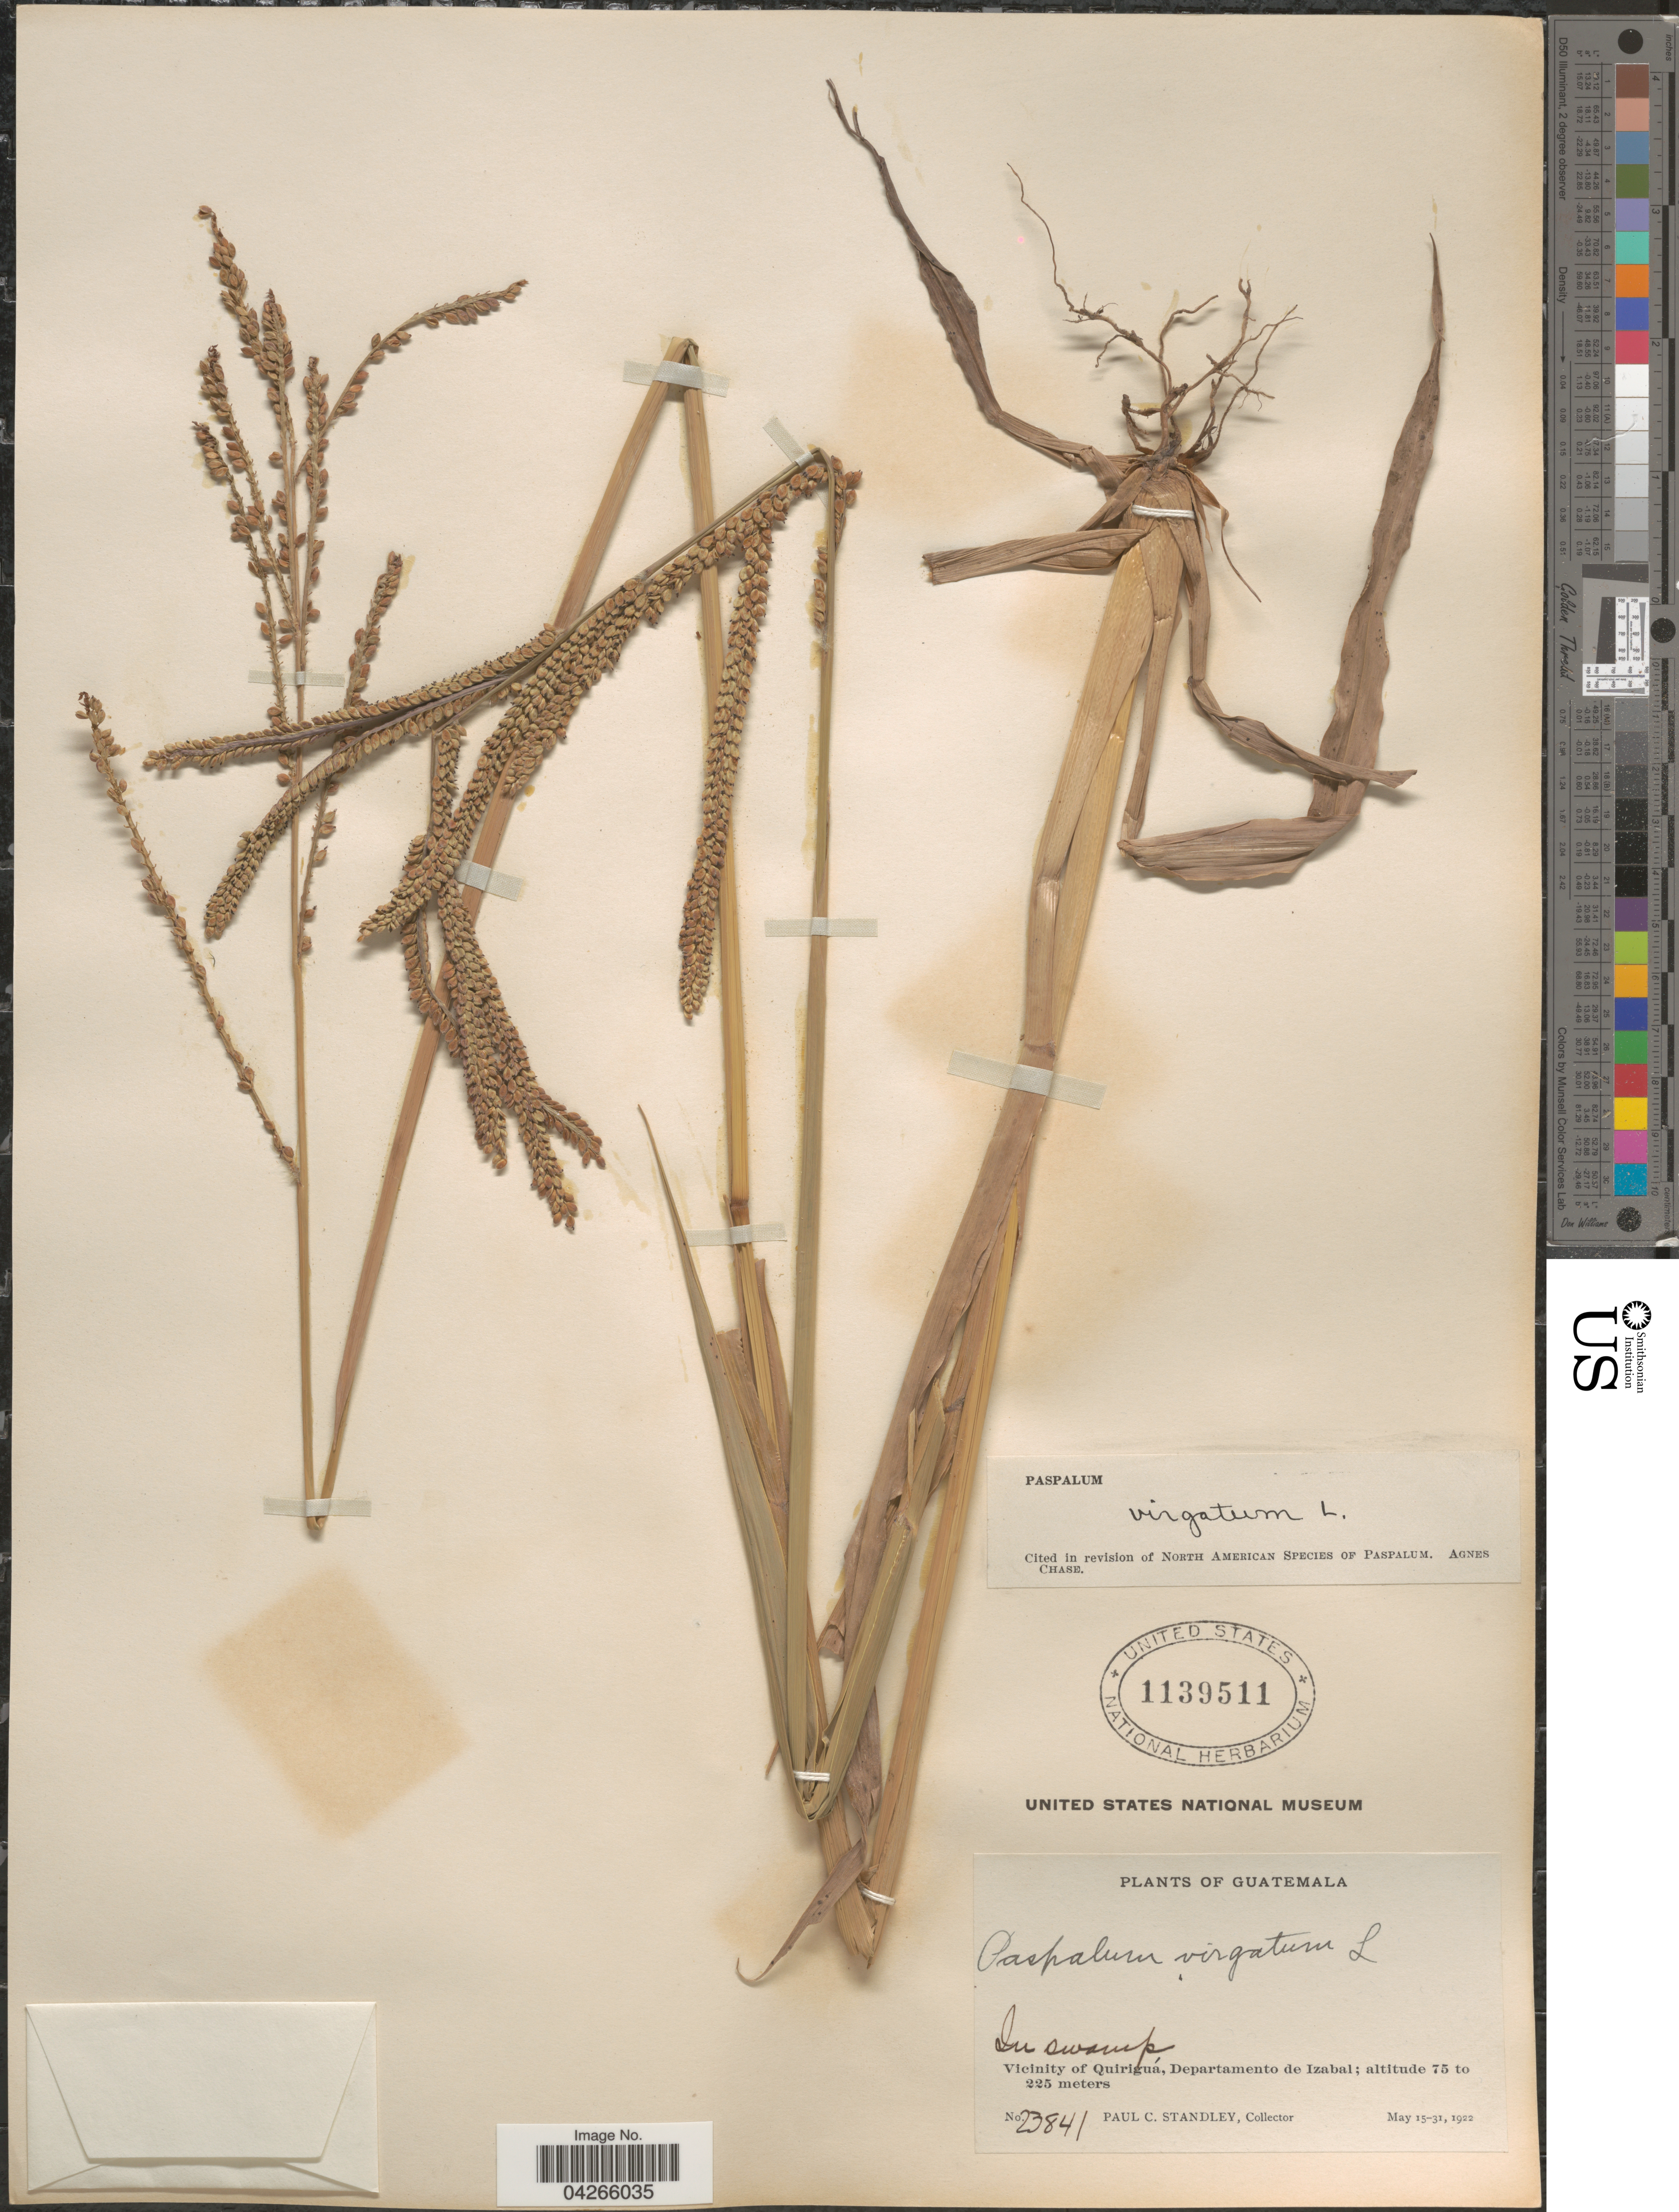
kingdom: Plantae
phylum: Tracheophyta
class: Liliopsida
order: Poales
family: Poaceae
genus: Paspalum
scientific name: Paspalum virgatum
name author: L.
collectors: P. C. Standley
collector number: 23841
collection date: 1922-05-15/1922-05-31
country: Guatemala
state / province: Izabal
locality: Vicinity of Quiriguá, Departamento de Izabal.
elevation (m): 75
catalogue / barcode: US 1139511